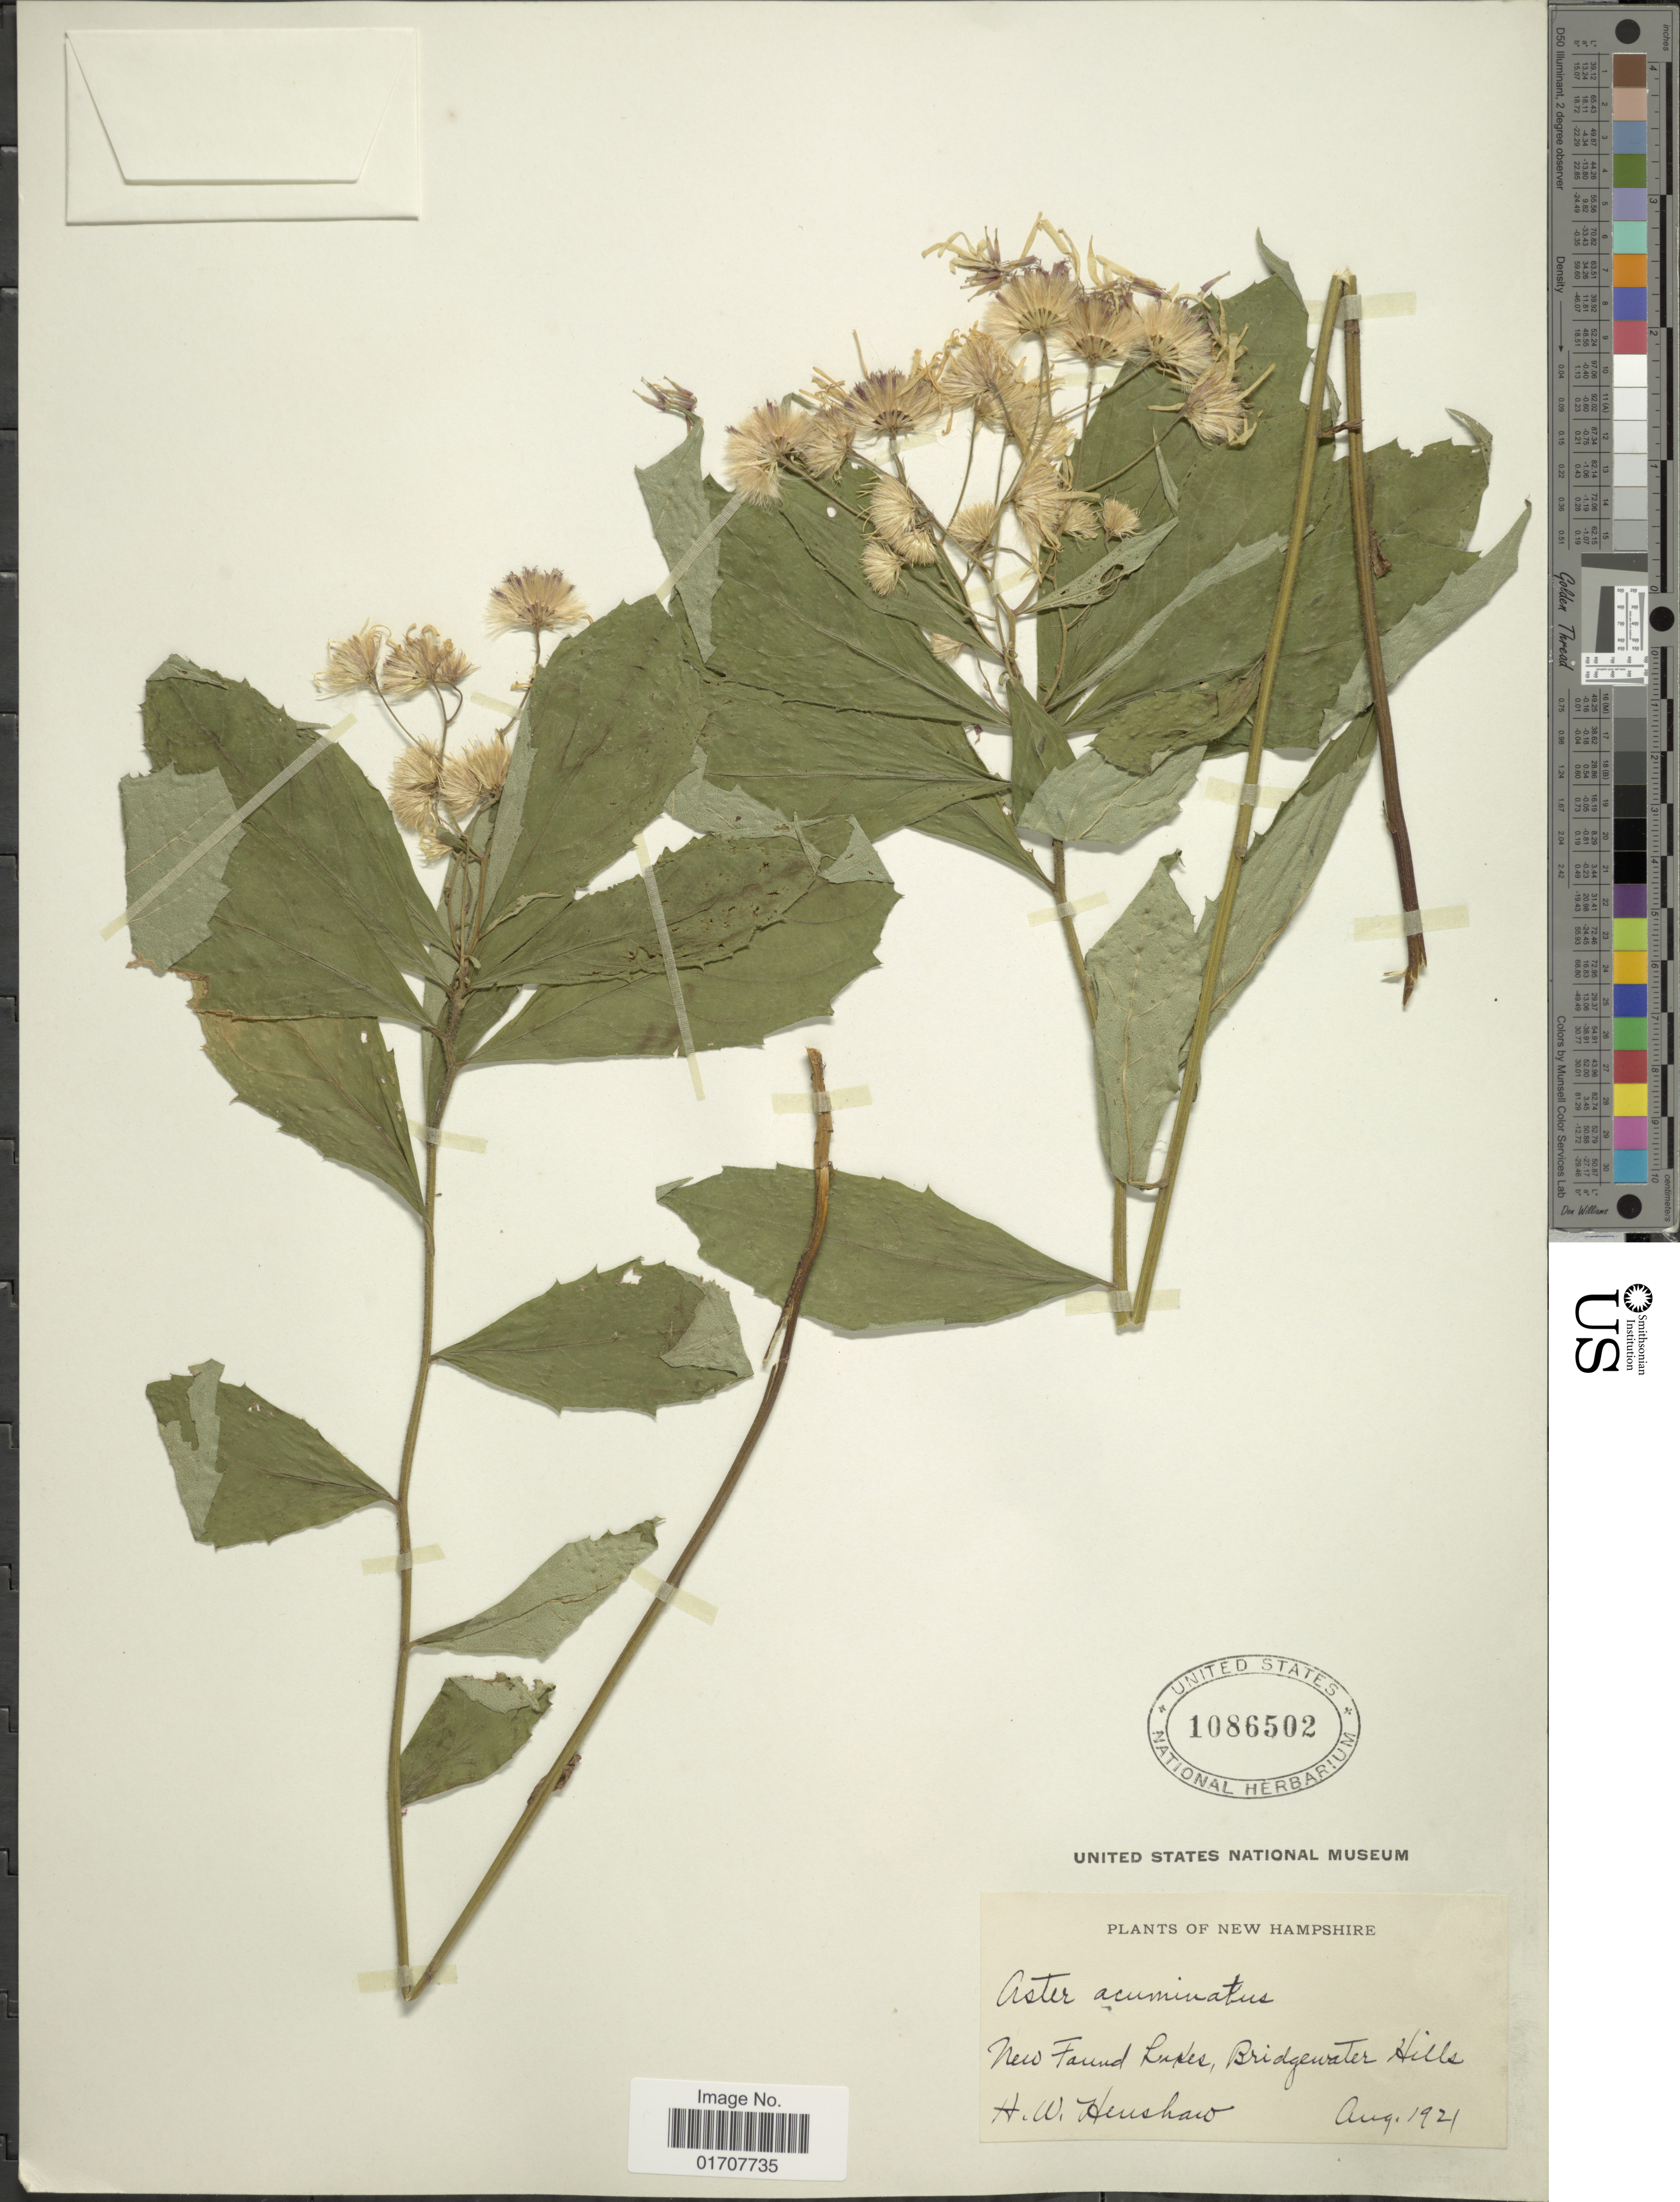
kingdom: Plantae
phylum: Tracheophyta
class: Magnoliopsida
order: Asterales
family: Asteraceae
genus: Oclemena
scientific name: Oclemena acuminata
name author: (Michx.) Greene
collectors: H. Henshaw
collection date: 1921-08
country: United States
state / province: New Hampshire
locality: New Found Lakes, Bridgewater Hills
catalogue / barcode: US 1086502